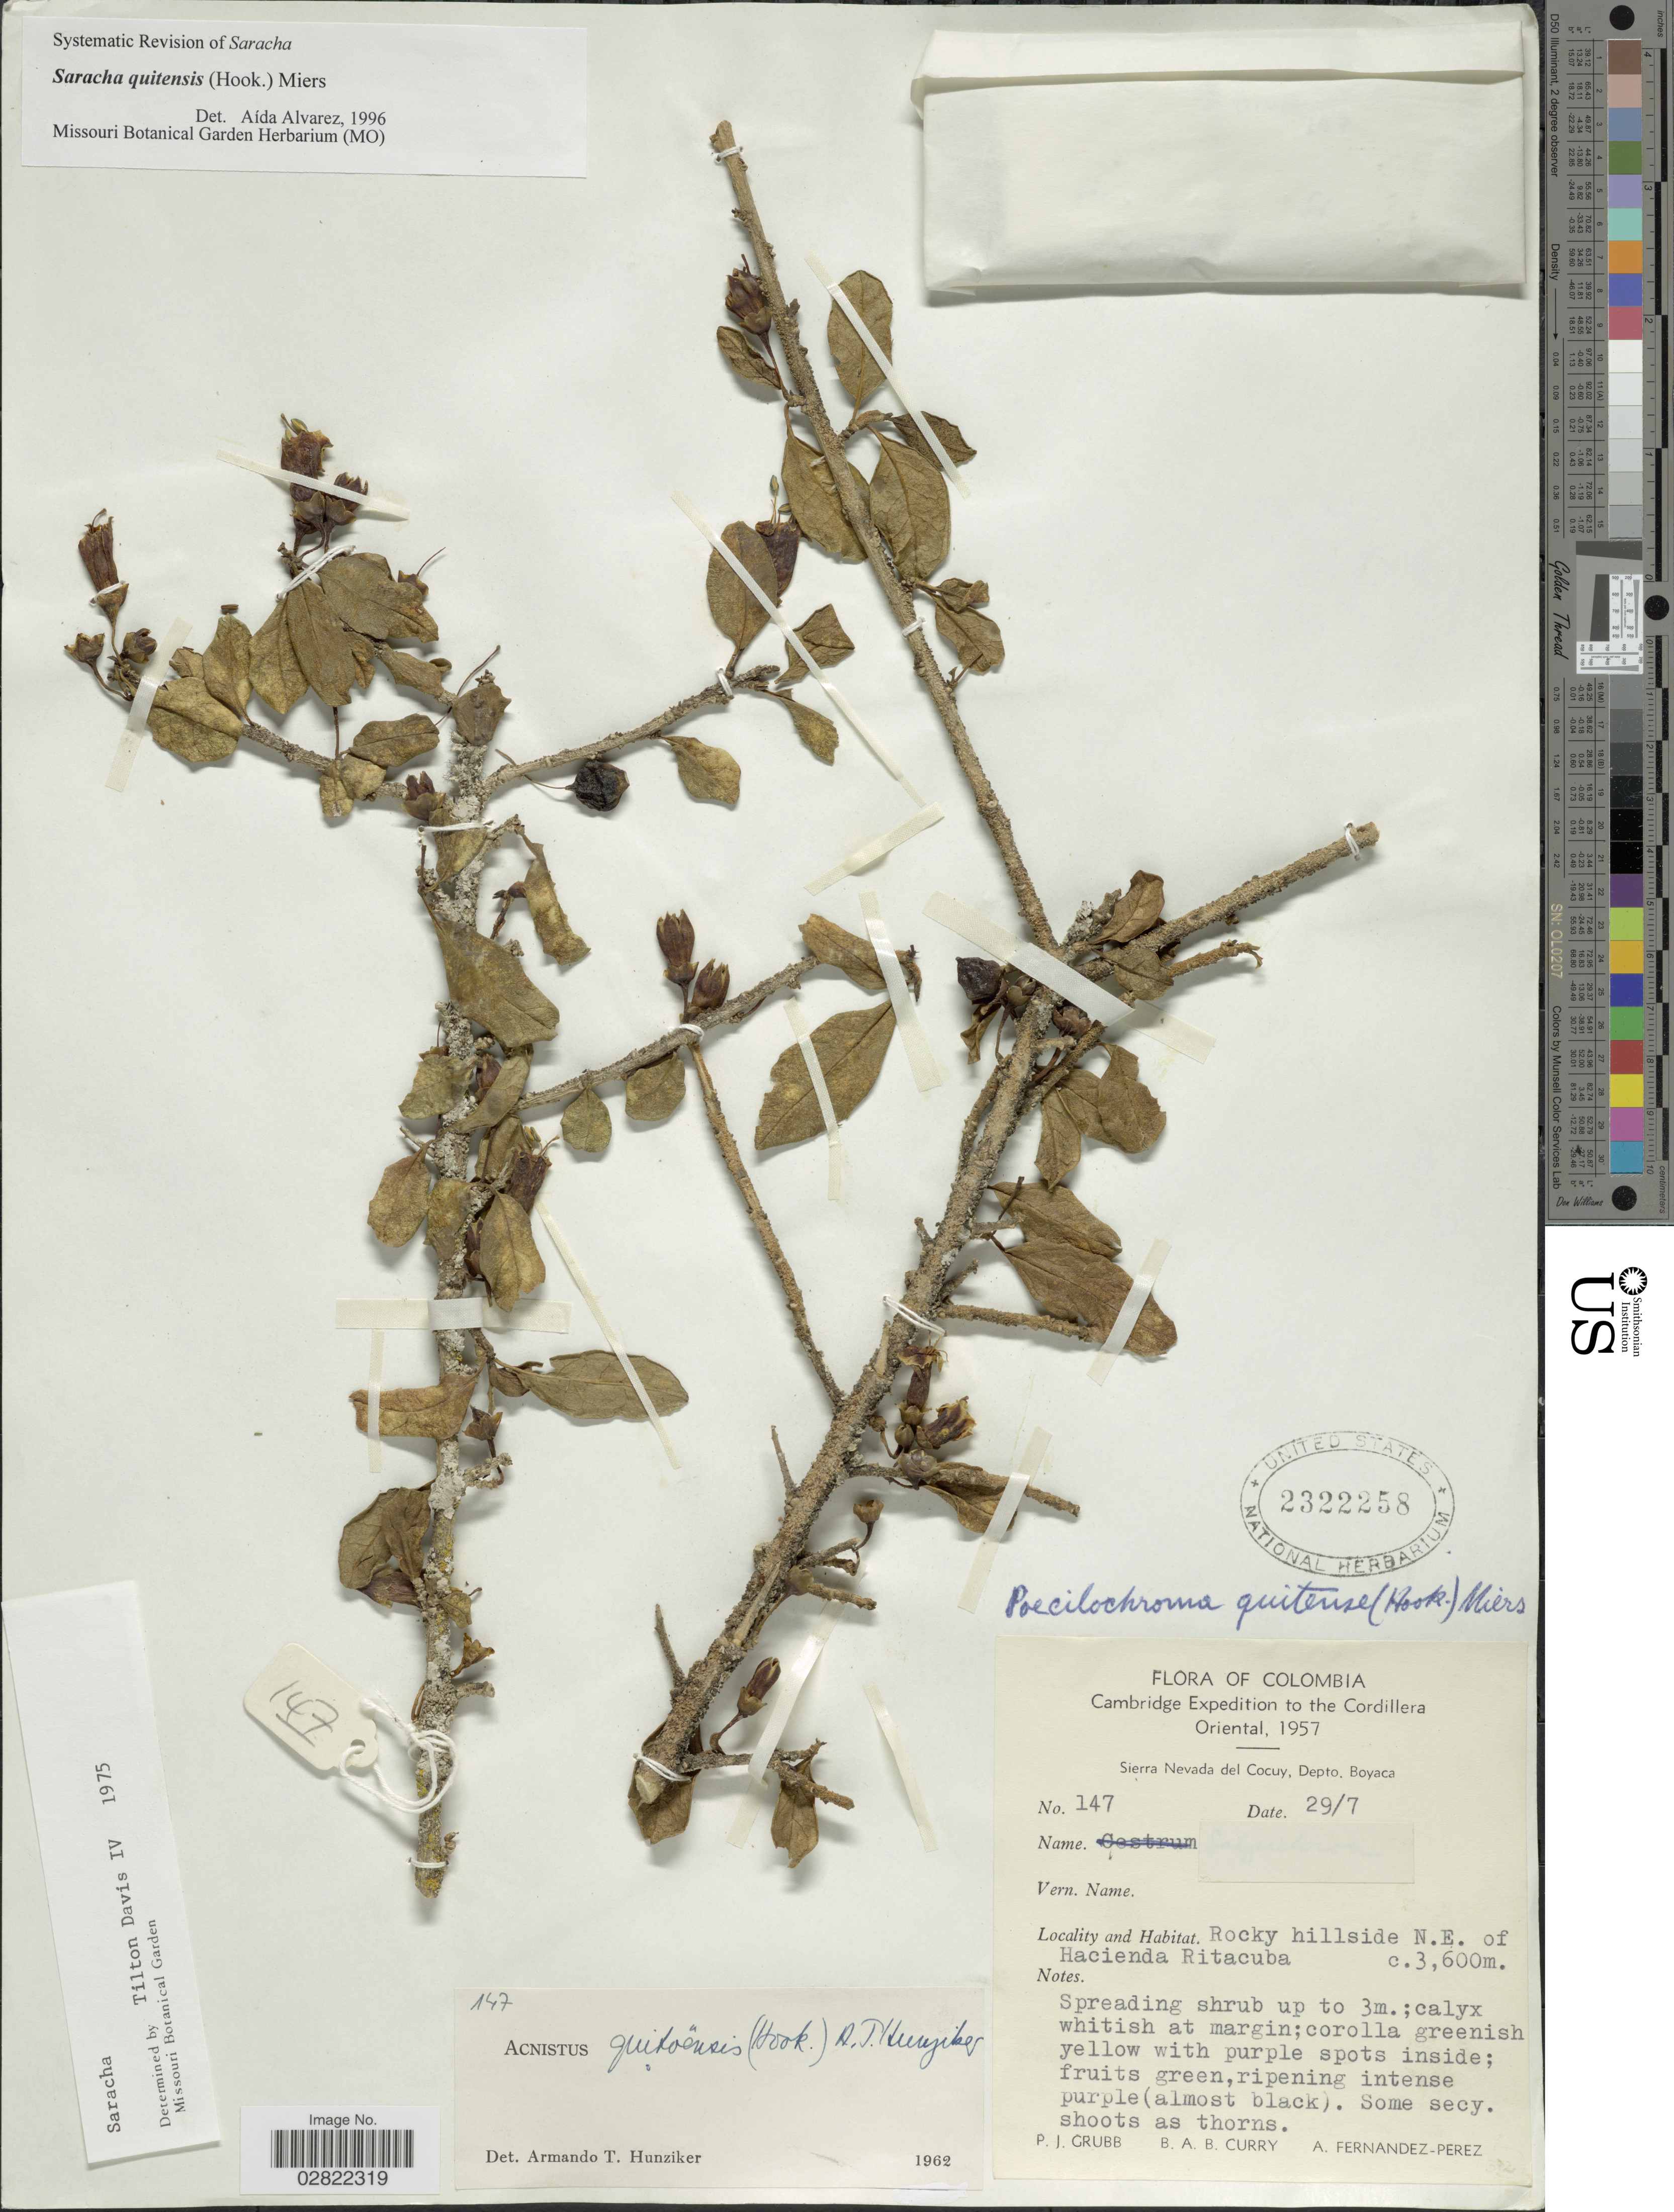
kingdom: Plantae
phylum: Tracheophyta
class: Magnoliopsida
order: Solanales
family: Solanaceae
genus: Saracha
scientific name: Saracha quitensis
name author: (Hook.) Miers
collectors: P. J. Grubb, B. A. B. Curry & A. Fernández-Pérez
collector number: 147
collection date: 1957-07-29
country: Colombia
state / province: Boyacá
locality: Cordillera Oriental, Sierra Nevada del Cocuy, Depto. Boyaca. Rocky hillside N.E. of Hacienda Ritacuba.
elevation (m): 3600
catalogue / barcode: US 2322258